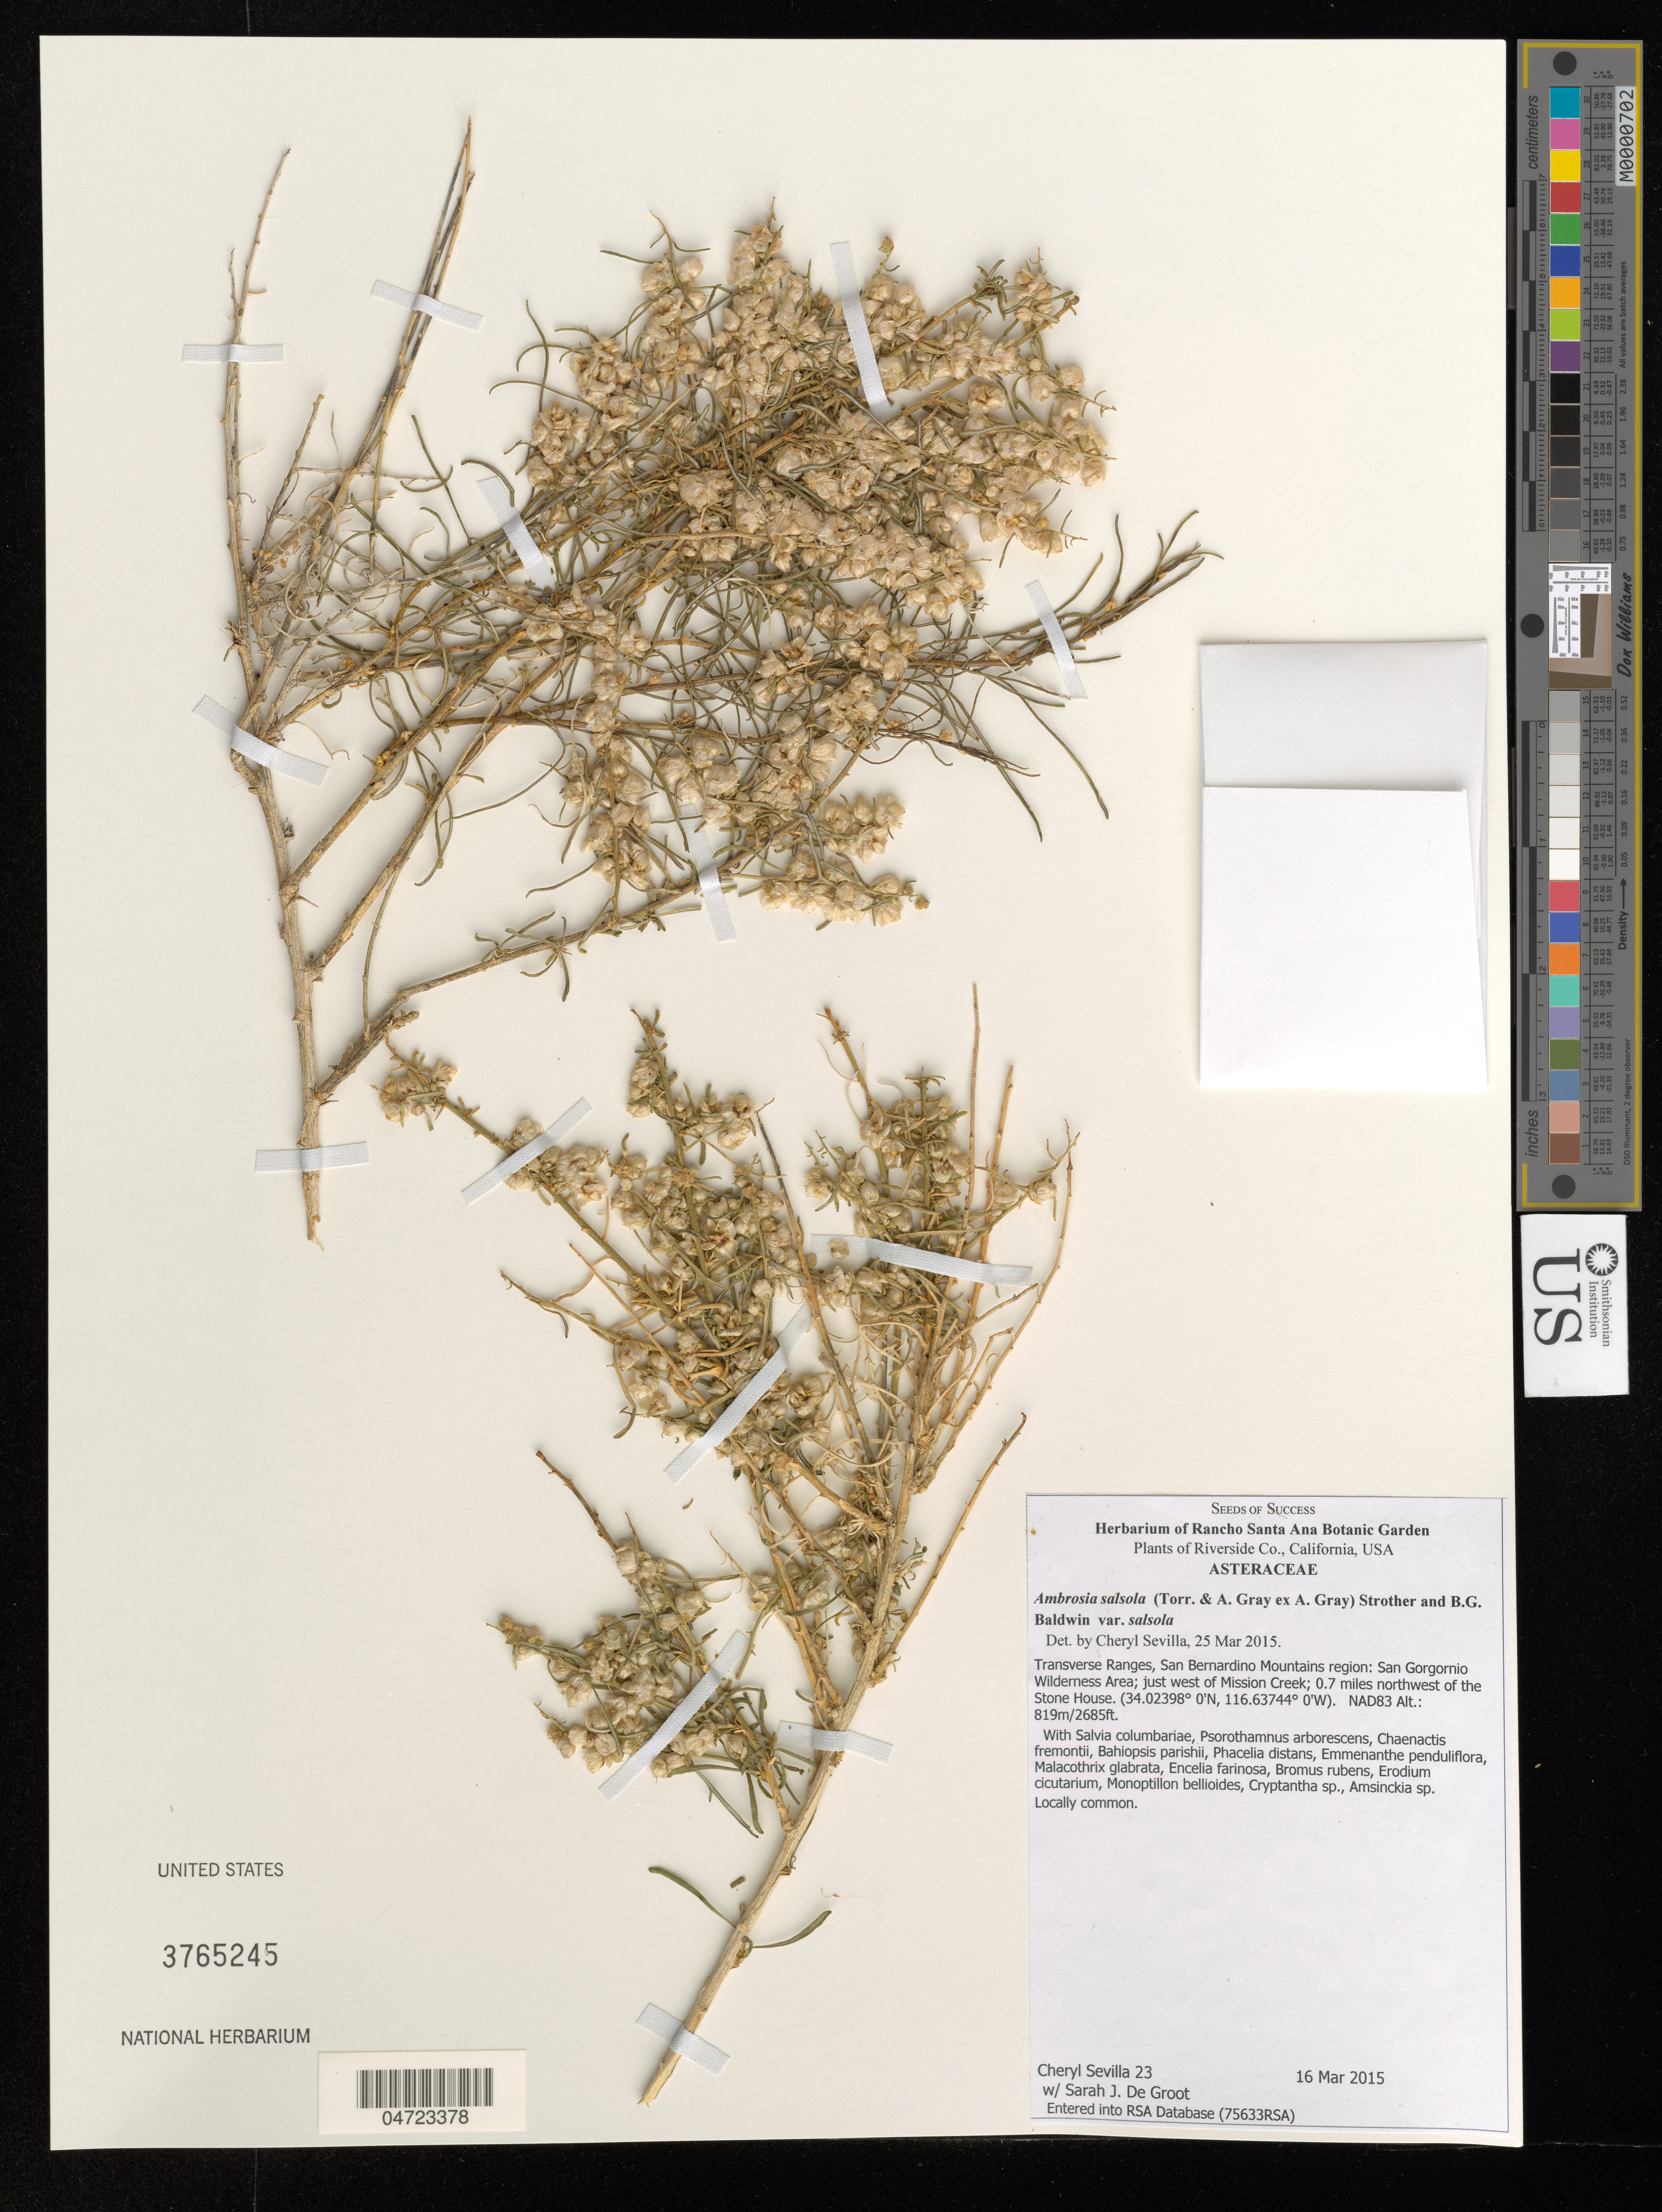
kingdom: Plantae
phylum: Tracheophyta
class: Magnoliopsida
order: Asterales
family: Asteraceae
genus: Ambrosia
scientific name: Ambrosia salsola var. salsola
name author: (Torr. & A. Gray) Strother & B.G. Baldwin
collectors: C. Sevilla & S. De Groot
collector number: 23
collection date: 2015-03-16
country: United States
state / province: California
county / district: Riverside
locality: Riverside Co. Transverse Ranges, San Bernardino Mountains region: San Gorgornio Wilderness Area; just west of Mission Creek; 0.7 miles northwest of the Stone House.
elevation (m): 819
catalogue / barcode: US 3765245